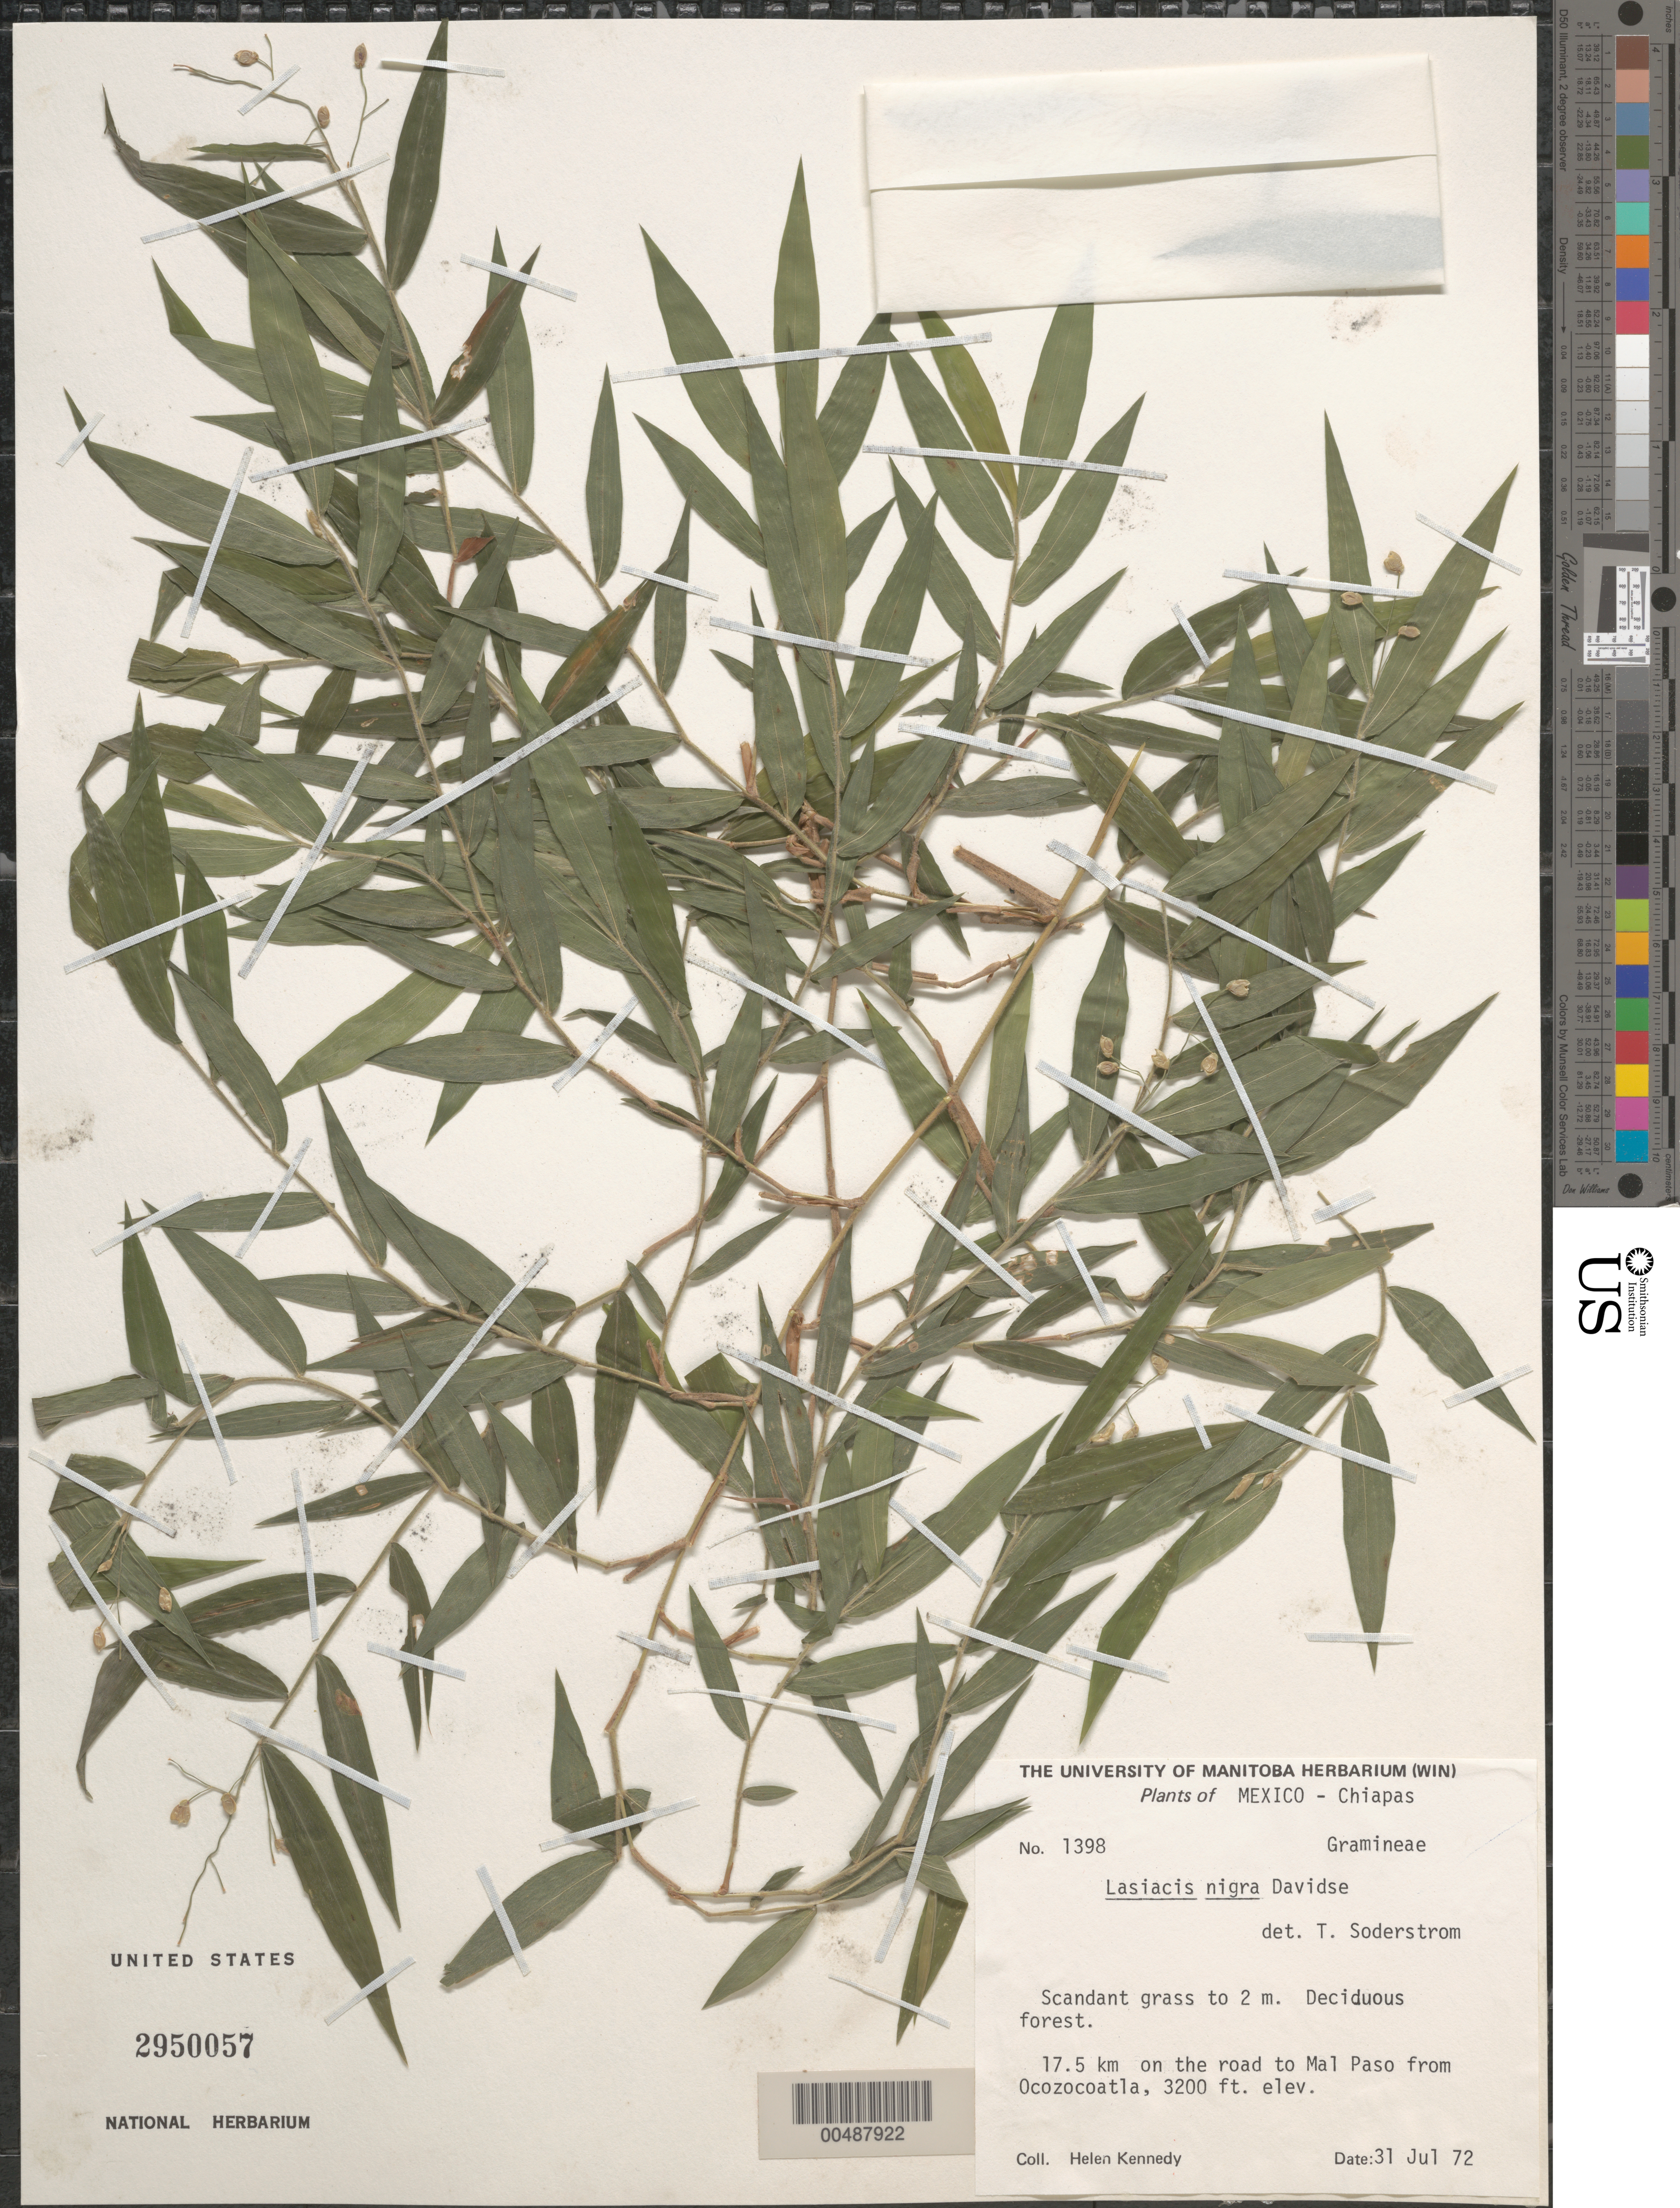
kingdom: Plantae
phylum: Tracheophyta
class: Liliopsida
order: Poales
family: Poaceae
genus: Lasiacis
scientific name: Lasiacis maxonii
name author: Swallen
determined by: Soderstrom, T. R.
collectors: H. Kennedy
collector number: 1398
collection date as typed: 31 Jul 1972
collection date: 1972-07-31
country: Mexico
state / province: Chiapas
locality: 17.5 km on the road to Mal Paso from Ocozocoatla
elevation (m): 975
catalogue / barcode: US 2950057